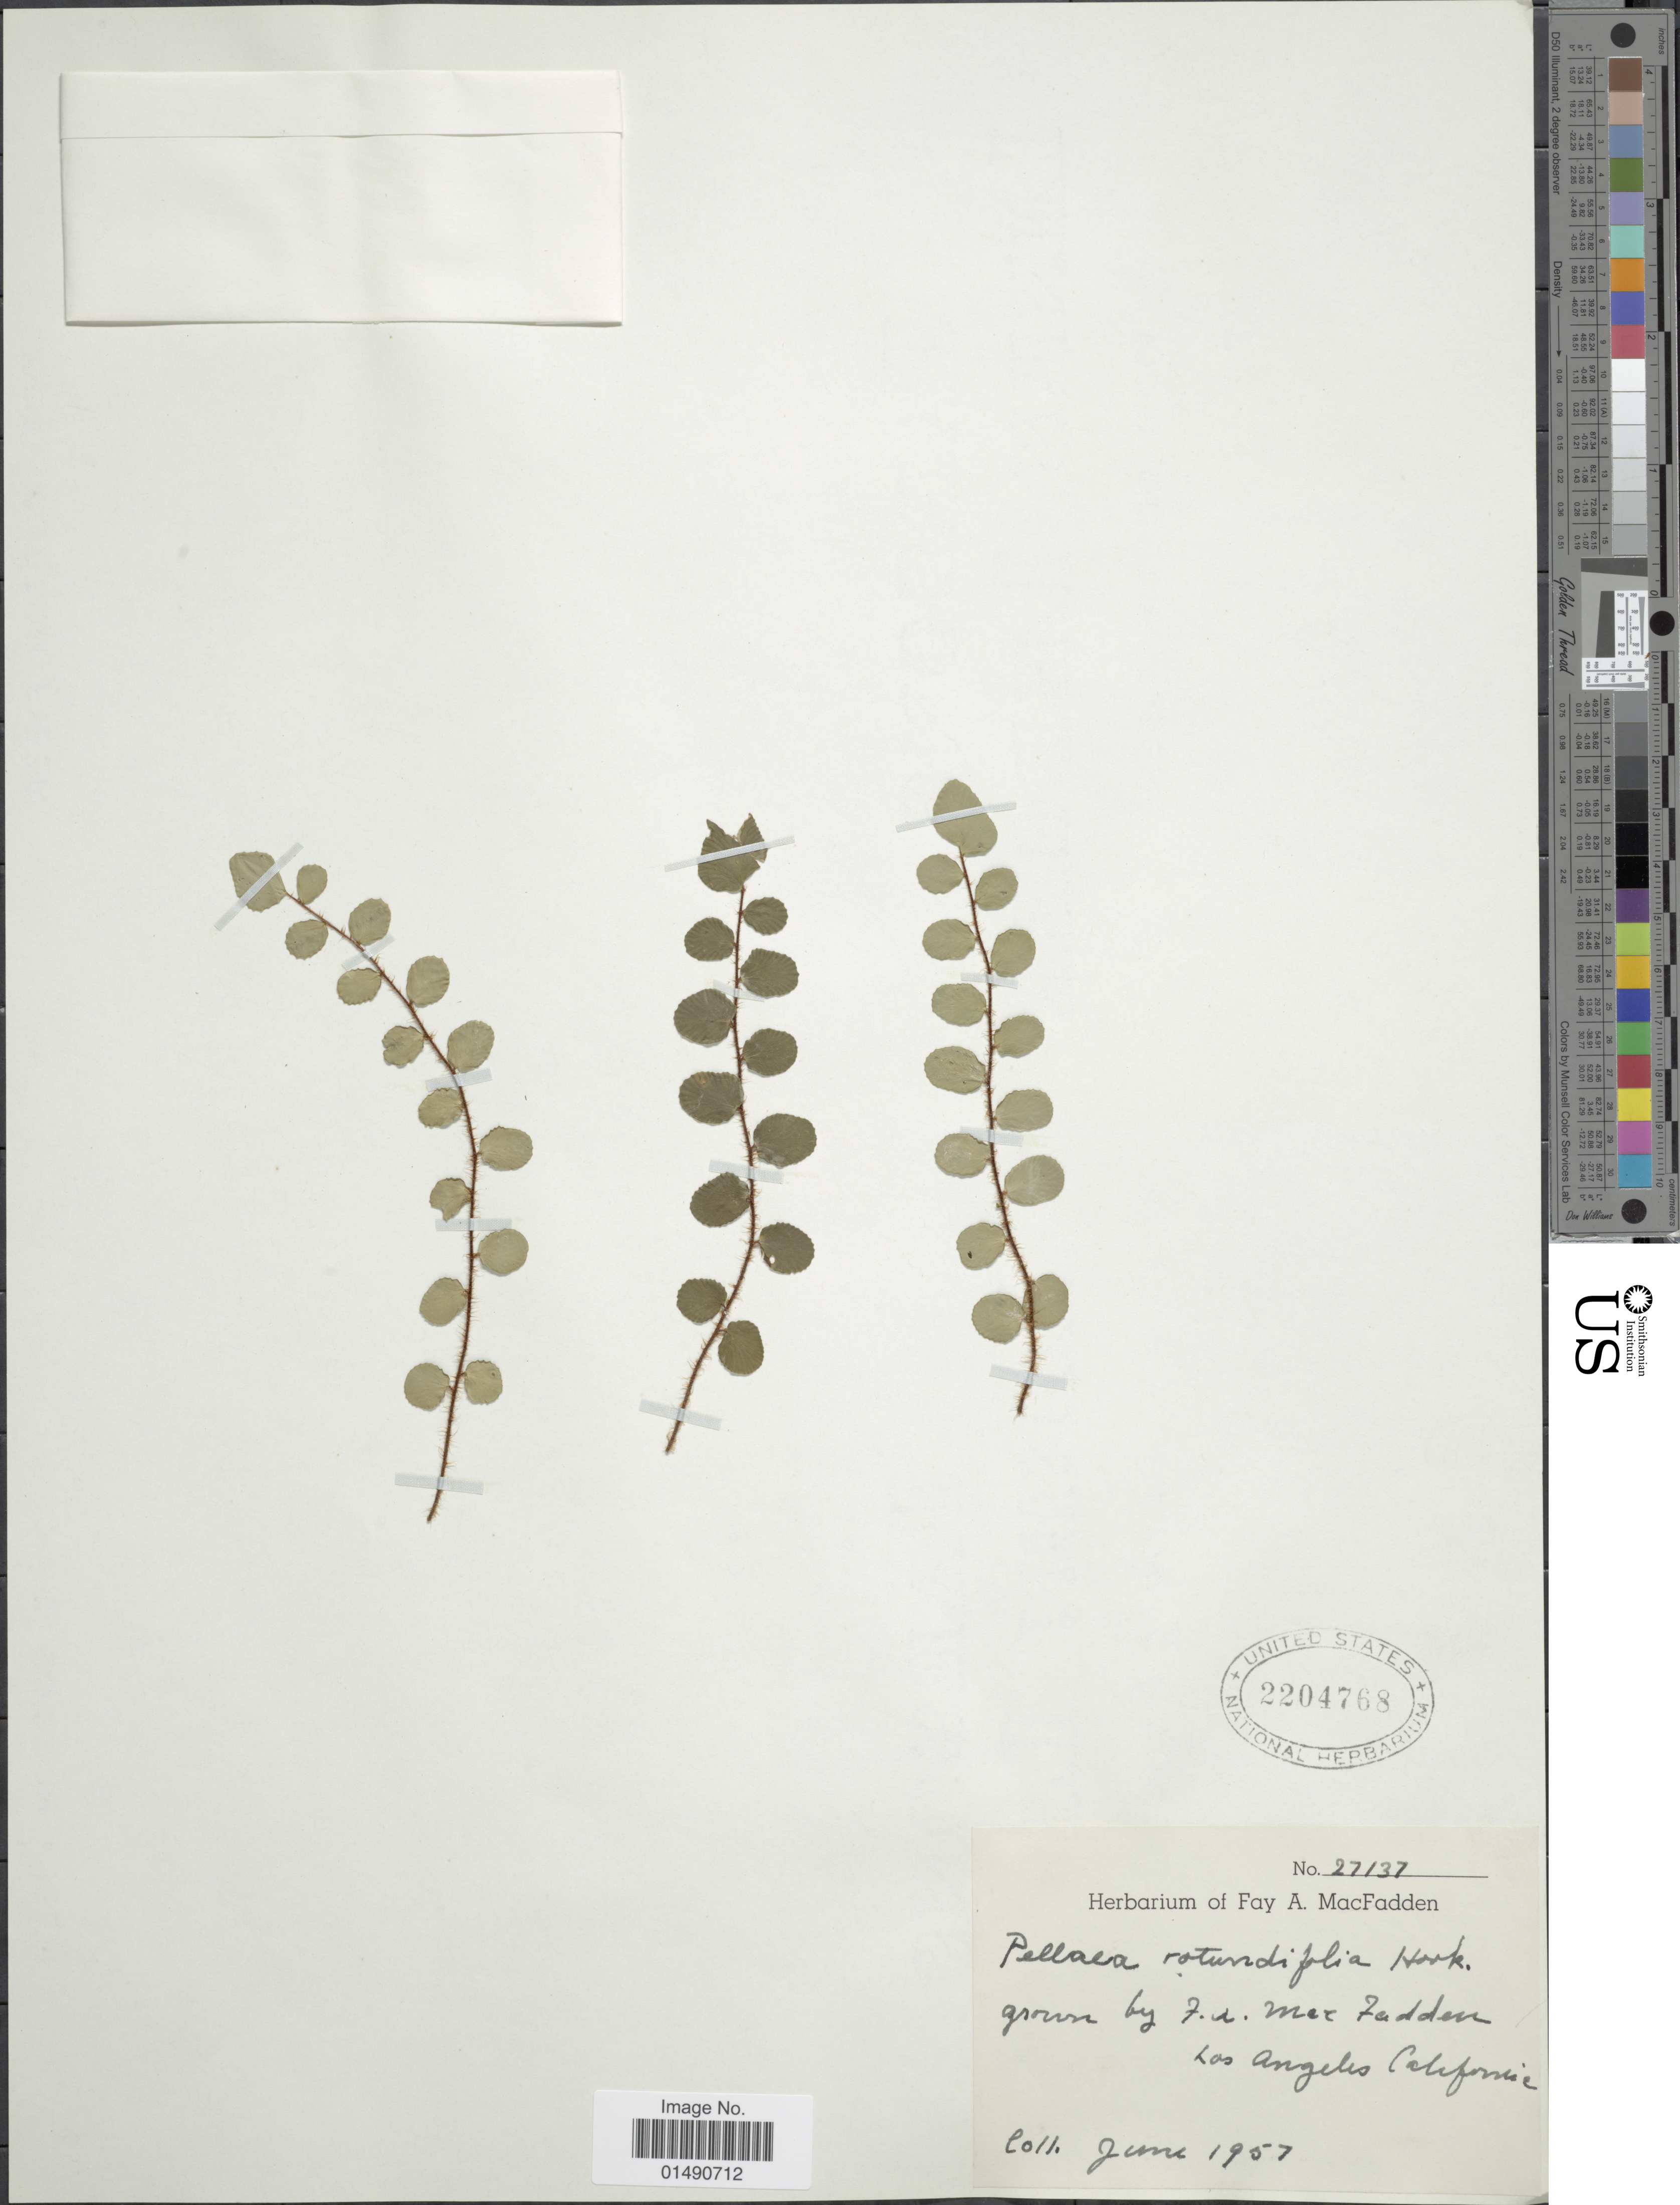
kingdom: Plantae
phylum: Tracheophyta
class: Polypodiopsida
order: Polypodiales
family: Pteridaceae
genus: Pellaea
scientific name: Pellaea rotundifolia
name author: Hook.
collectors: F. MacFadden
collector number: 27/37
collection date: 1957-06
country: United States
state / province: California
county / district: Los Angeles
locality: Los Angeles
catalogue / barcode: US 2204768